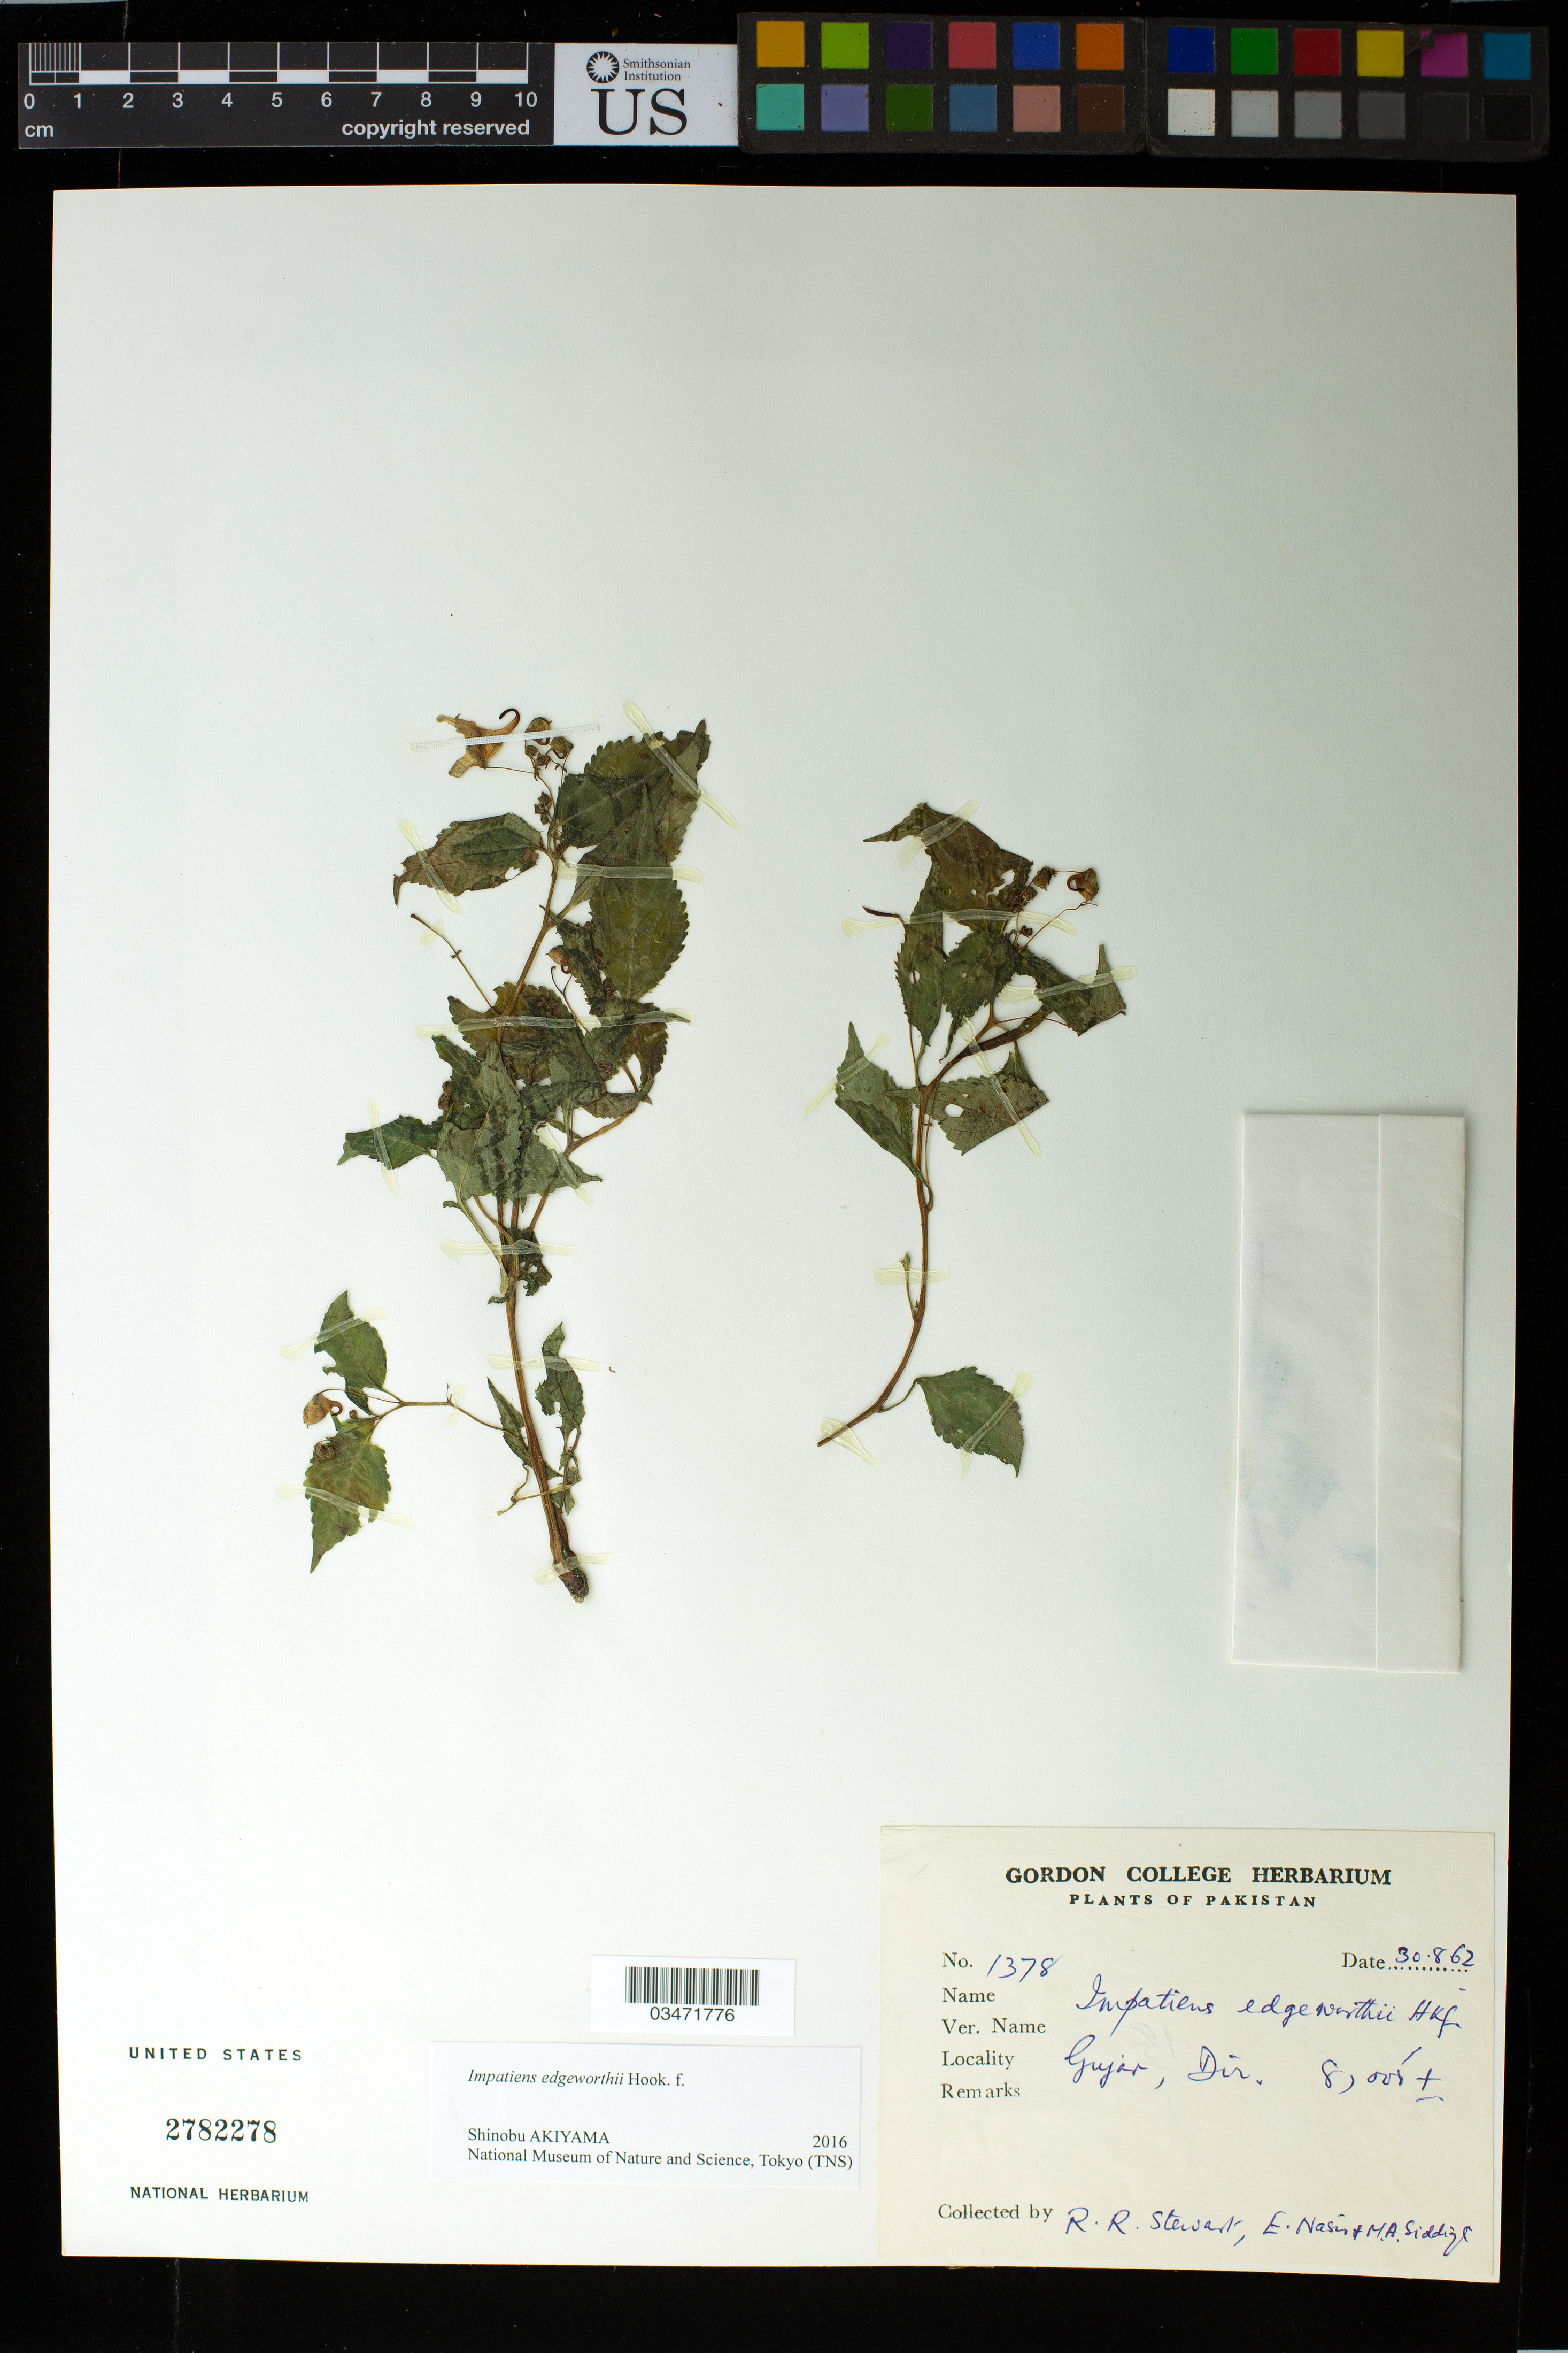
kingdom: Plantae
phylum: Tracheophyta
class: Magnoliopsida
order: Ericales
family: Balsaminaceae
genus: Impatiens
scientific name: Impatiens edgeworthii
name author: Hook. f.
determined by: Akiyama, Shinobu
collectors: R. R. Stewart, E. Nasir & M. Siddiqi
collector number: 1378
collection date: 1962-08-30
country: Pakistan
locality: Gujar, Dir.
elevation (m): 2438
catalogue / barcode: US 2782278